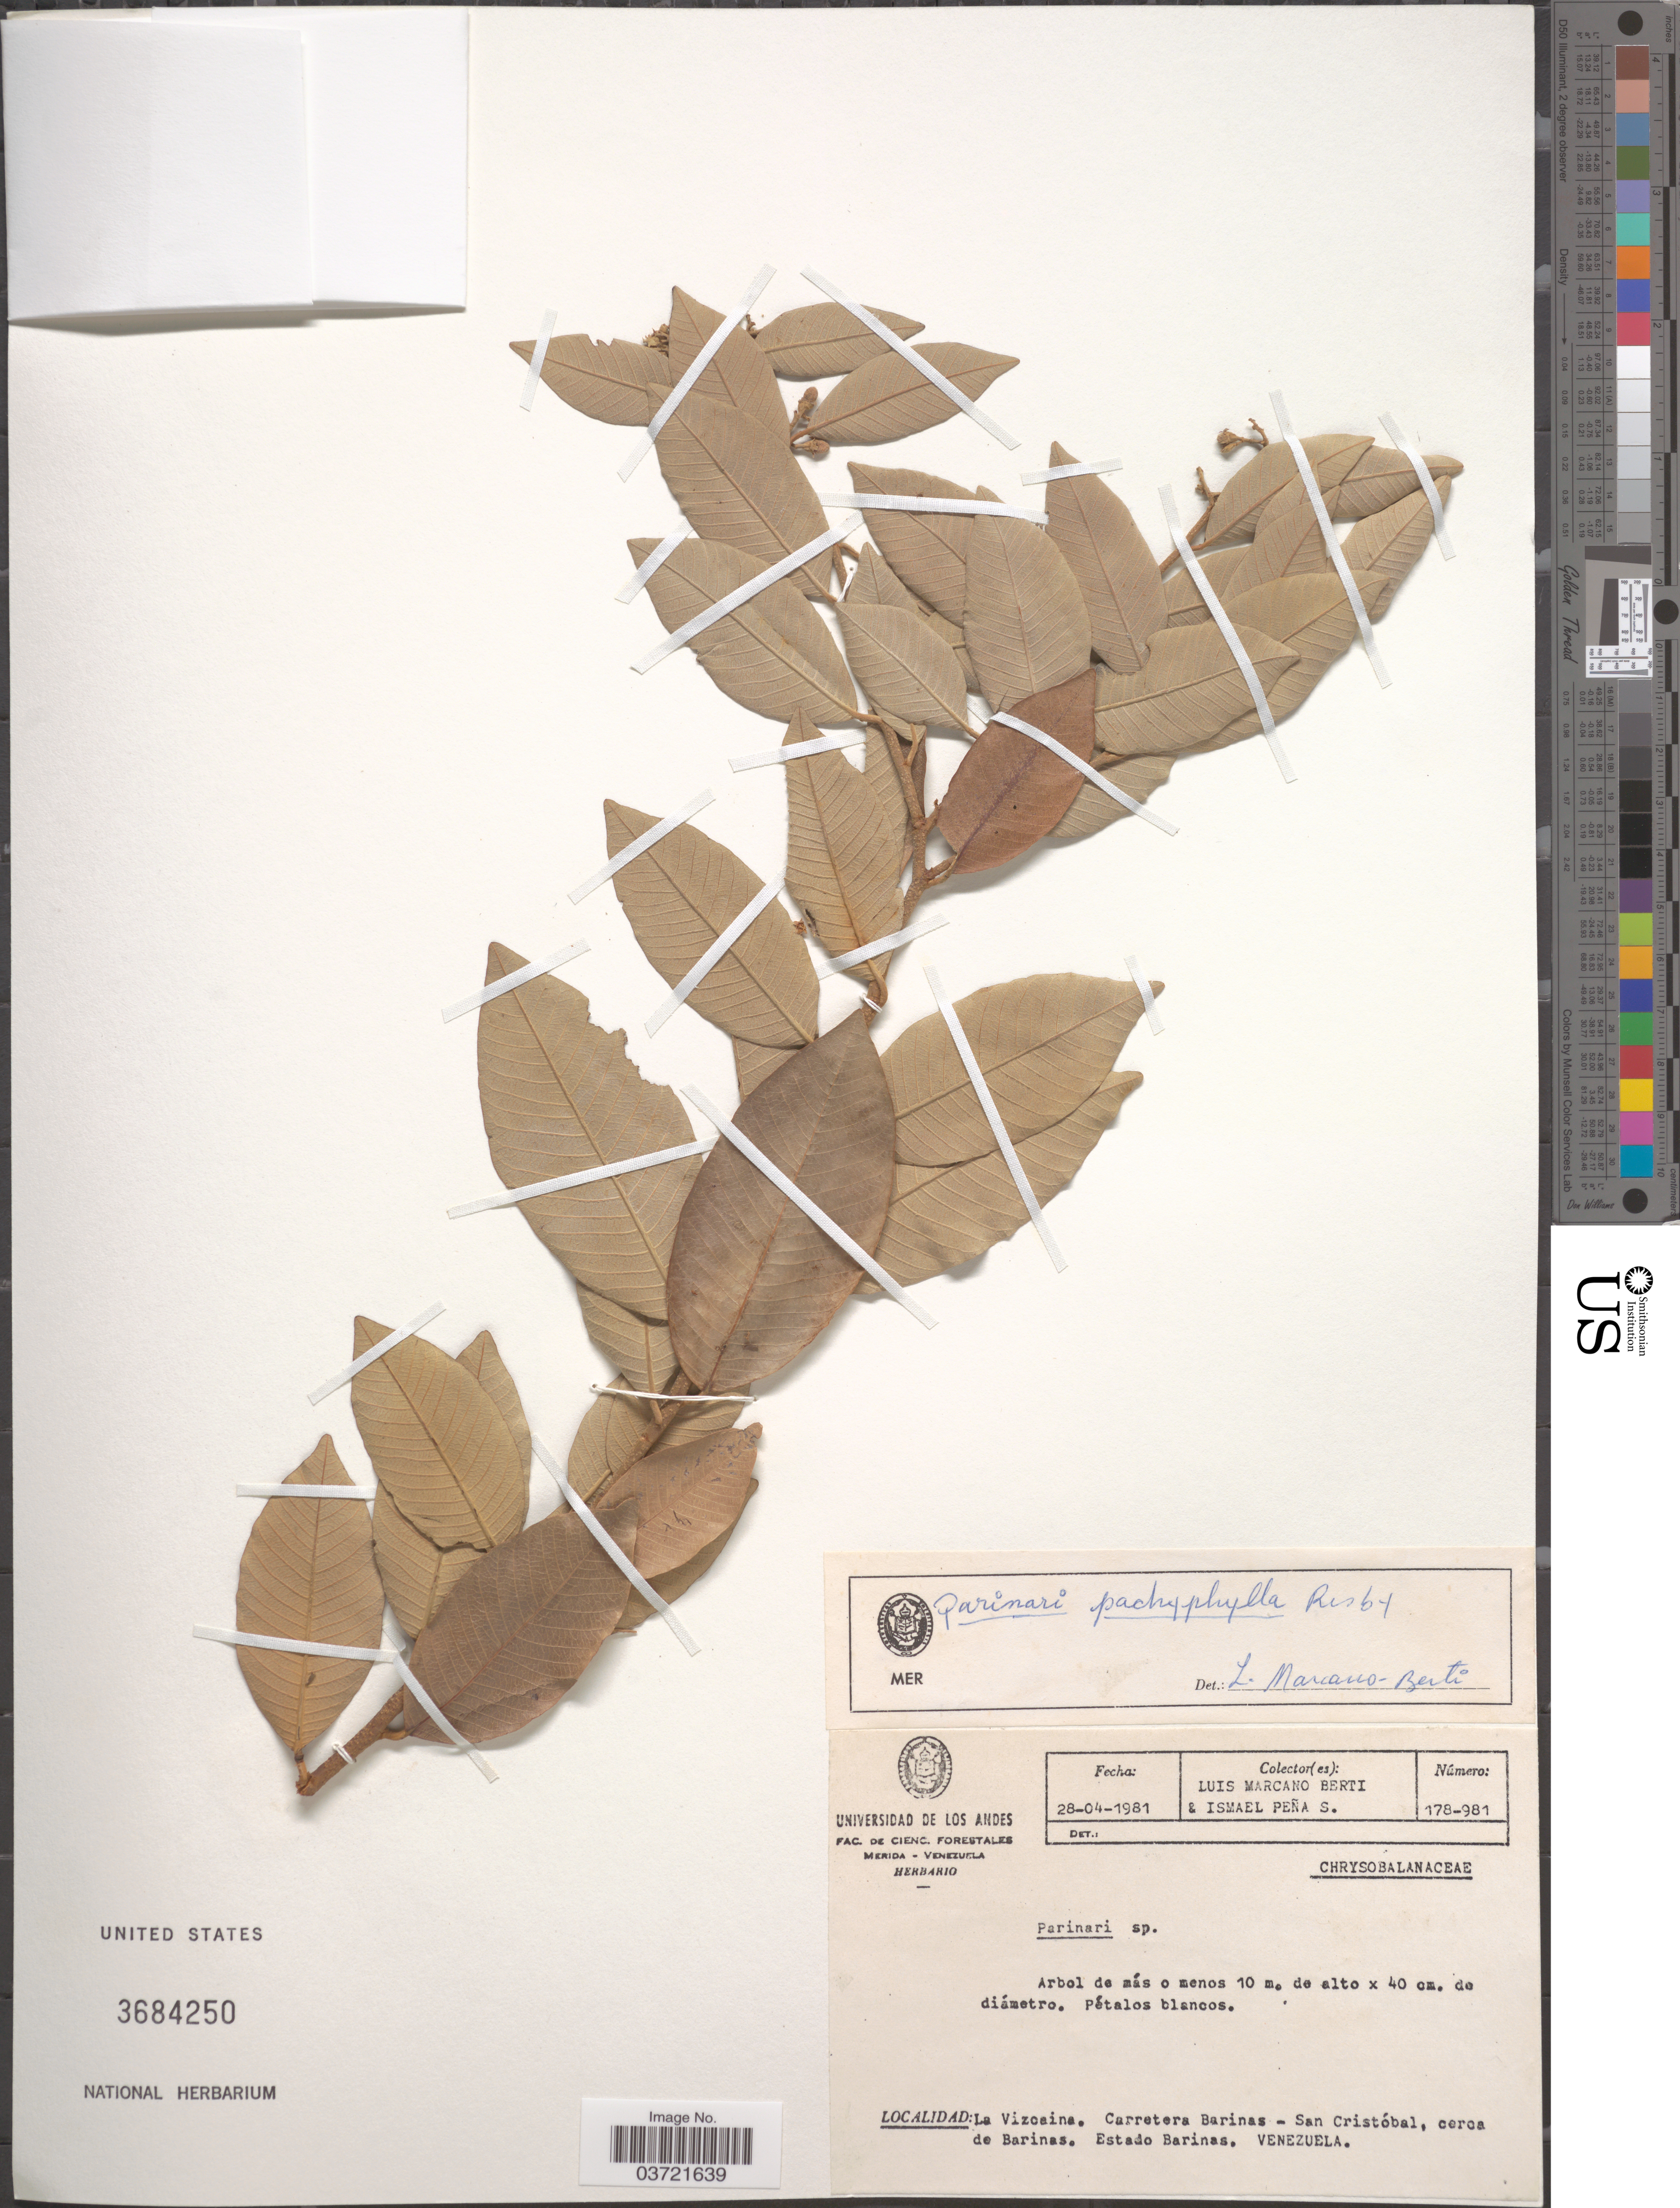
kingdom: Plantae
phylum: Tracheophyta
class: Magnoliopsida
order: Malpighiales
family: Chrysobalanaceae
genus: Parinari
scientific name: Parinari pachyphylla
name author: Rusby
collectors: L. Marcano-Berti & I. Peña S.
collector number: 178-981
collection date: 1981-04-28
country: Venezuela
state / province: Barinas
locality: La Vizcaina. Carretera Barinas - San Cristóbal, cerca de Barinas.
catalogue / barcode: US 3684250